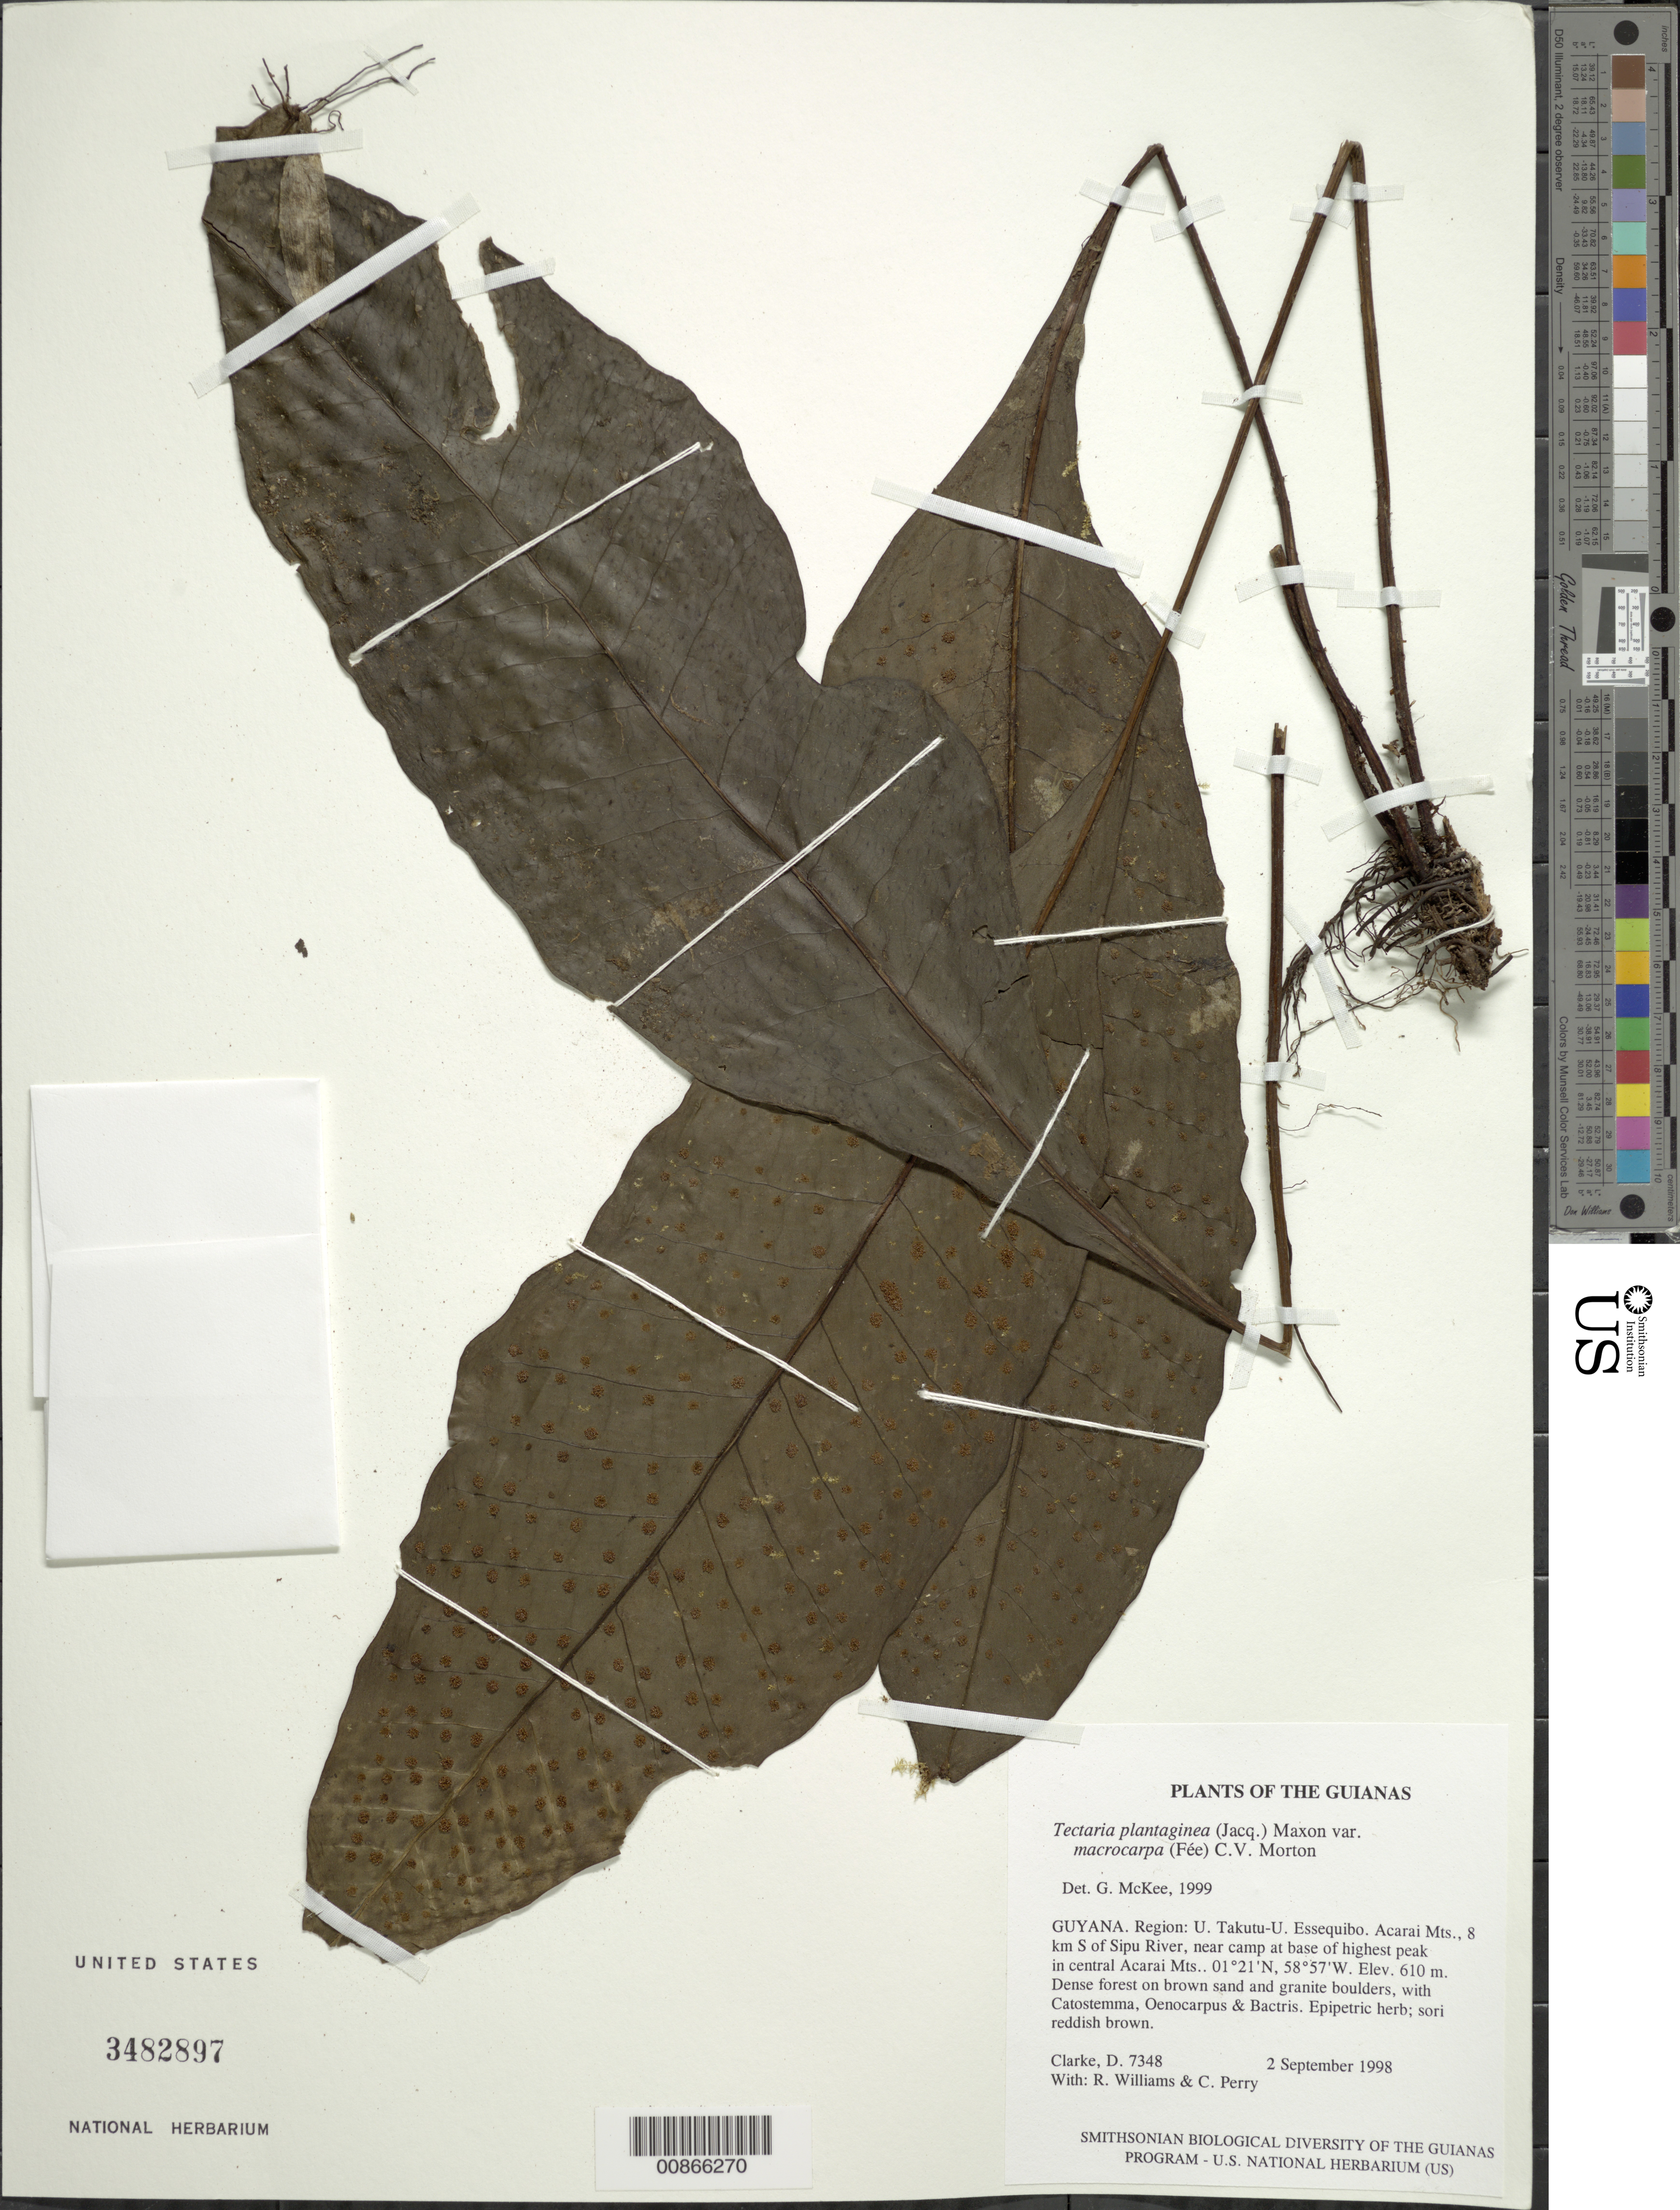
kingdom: Plantae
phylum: Tracheophyta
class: Polypodiopsida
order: Polypodiales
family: Tectariaceae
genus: Tectaria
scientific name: Tectaria plantaginea var. macrocarpa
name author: (Fée) C.V. Morton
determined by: McKee, G. S., (US), NMNH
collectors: H. D. Clarke, R. Williams & C. Perry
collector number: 7348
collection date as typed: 2 September 1998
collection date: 1998-09-02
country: Guyana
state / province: U. Takutu-U. Essequibo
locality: Acarai Mts., 8 km S of Sipu River, near camp at base of highest peak in central Acarai Mts.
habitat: Dense forest on brown sand and granite boulders, with Catostemma, Oenocarpus & Bactris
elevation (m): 610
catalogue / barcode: US 3482897